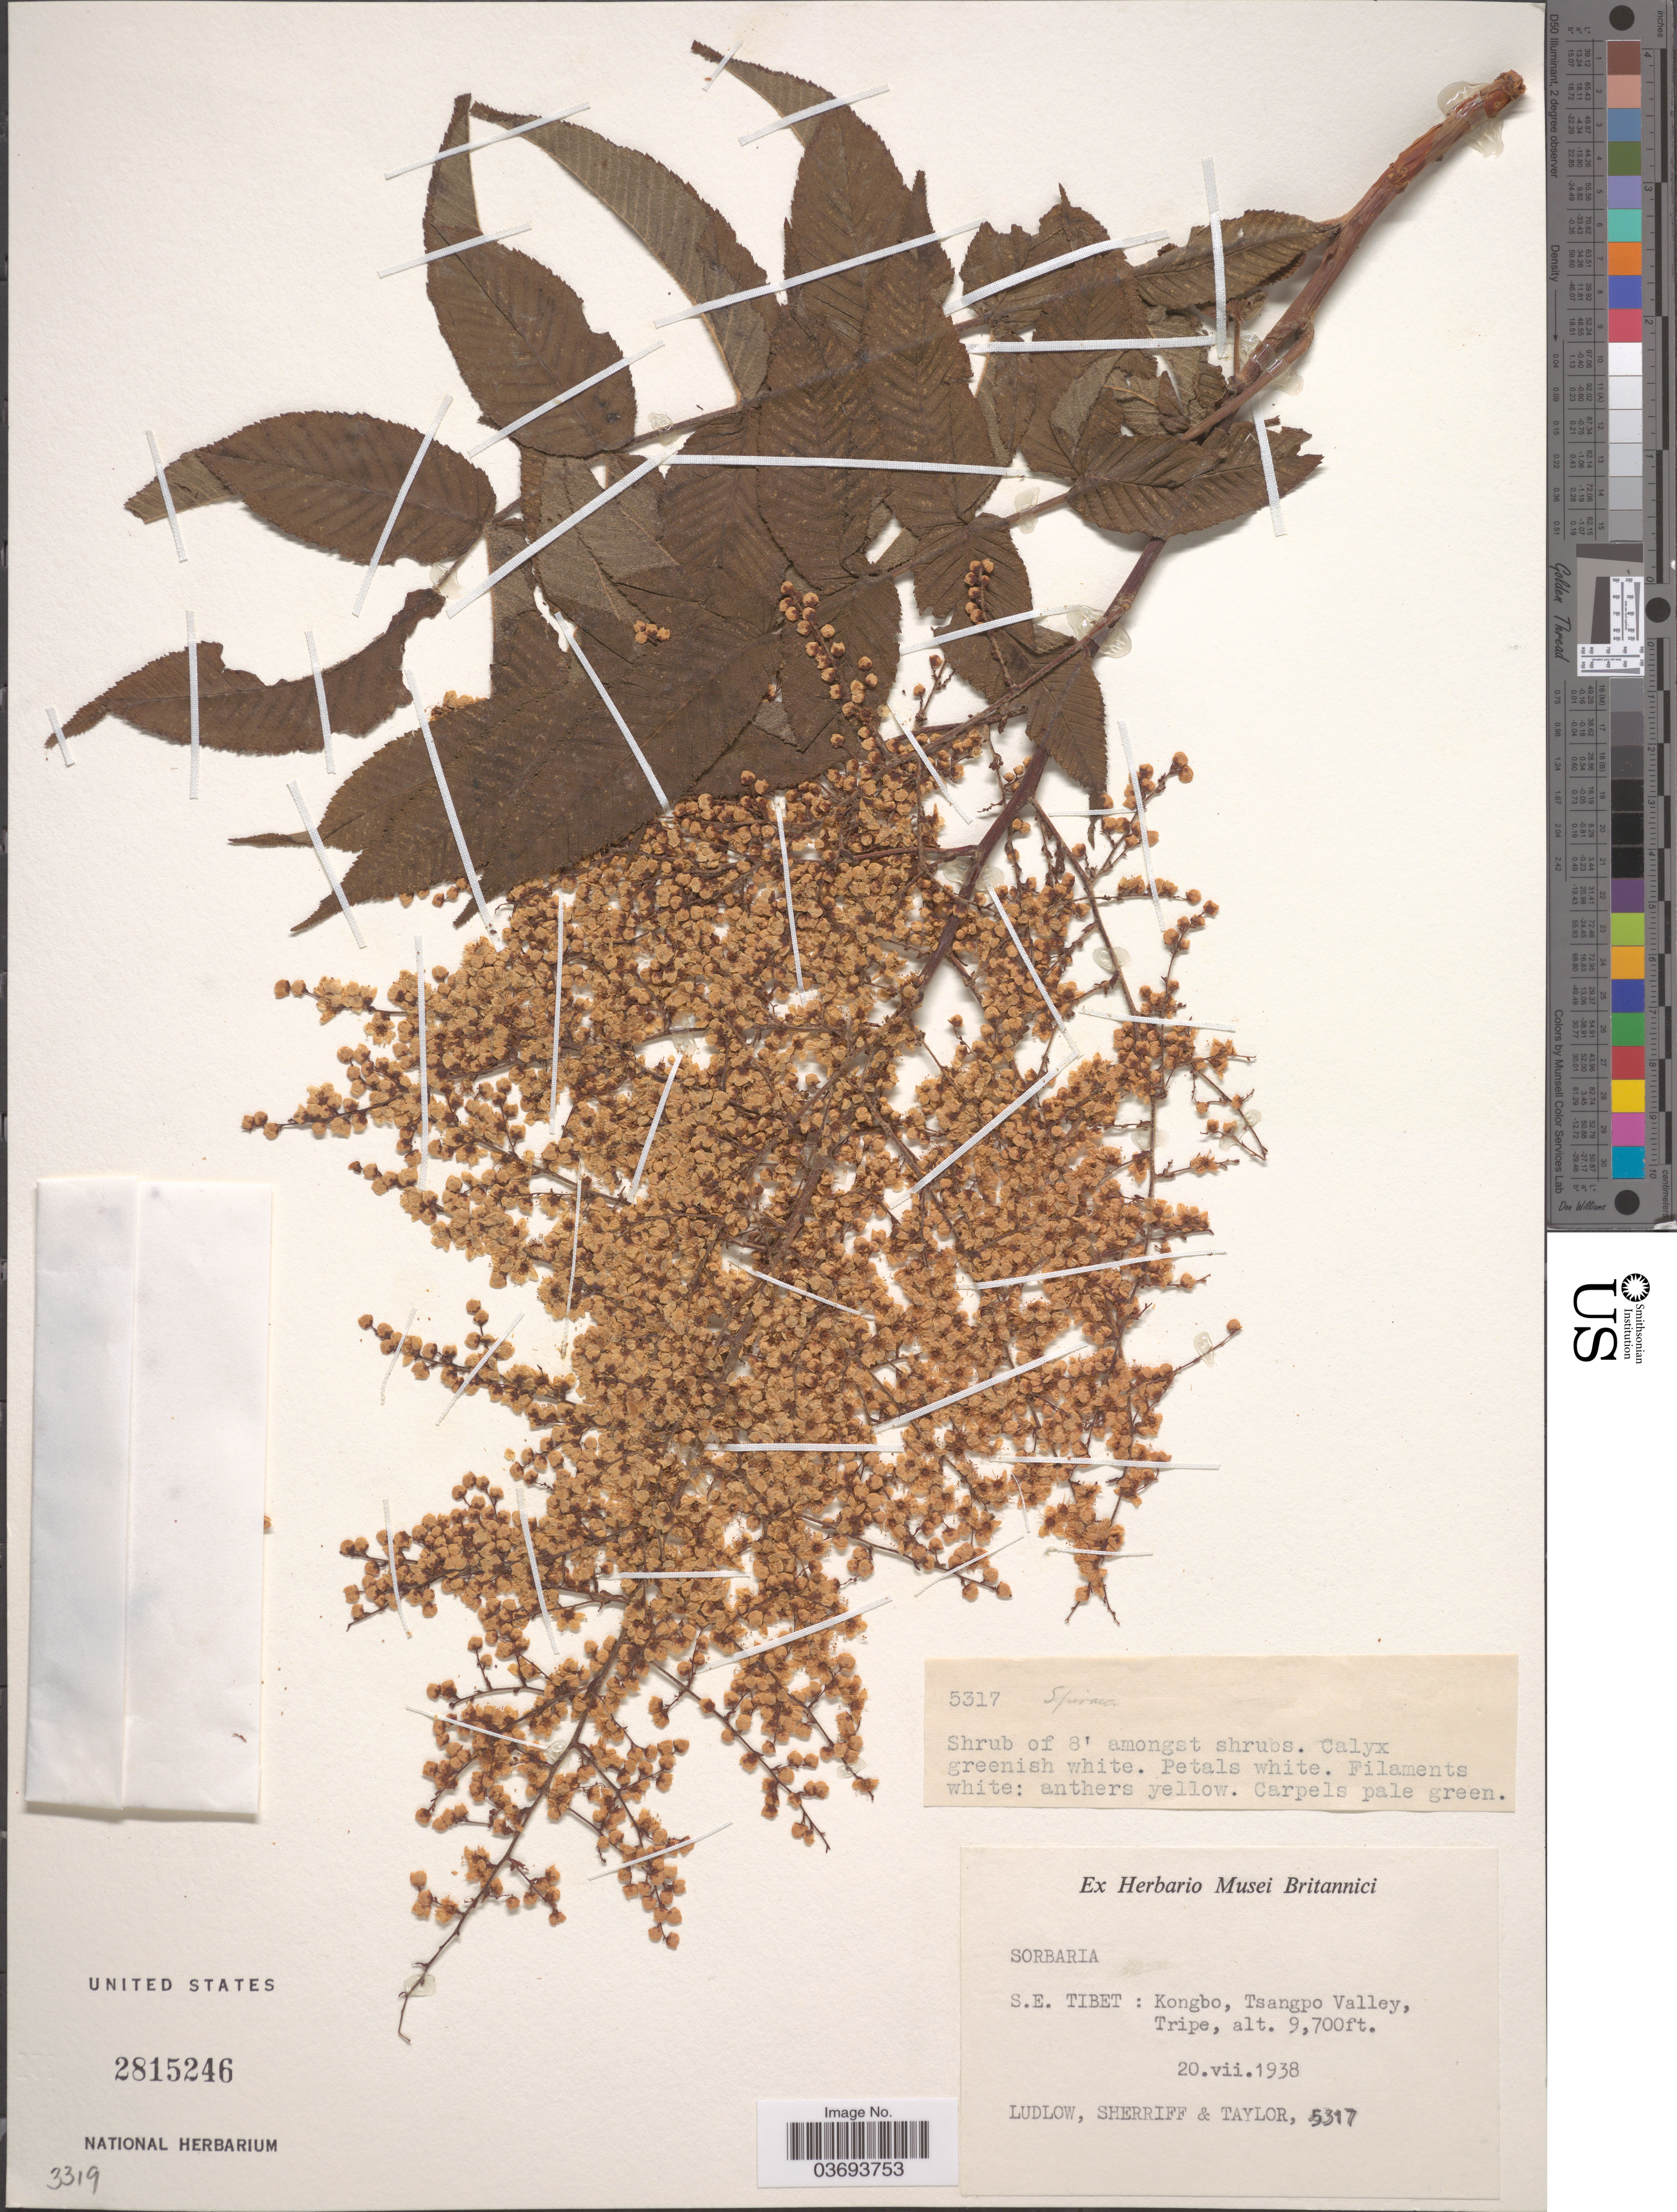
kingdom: Plantae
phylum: Tracheophyta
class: Magnoliopsida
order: Rosales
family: Rosaceae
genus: Spiraea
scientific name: Spiraea sp.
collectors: -. Ludlow, -. Sheriff & -. Taylor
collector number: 5317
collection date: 1938-07-20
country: China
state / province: Xizang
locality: S. E. Tibet: Kongbo, Tsangpo Valley, Tripe.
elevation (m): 2957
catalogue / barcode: US 2815246